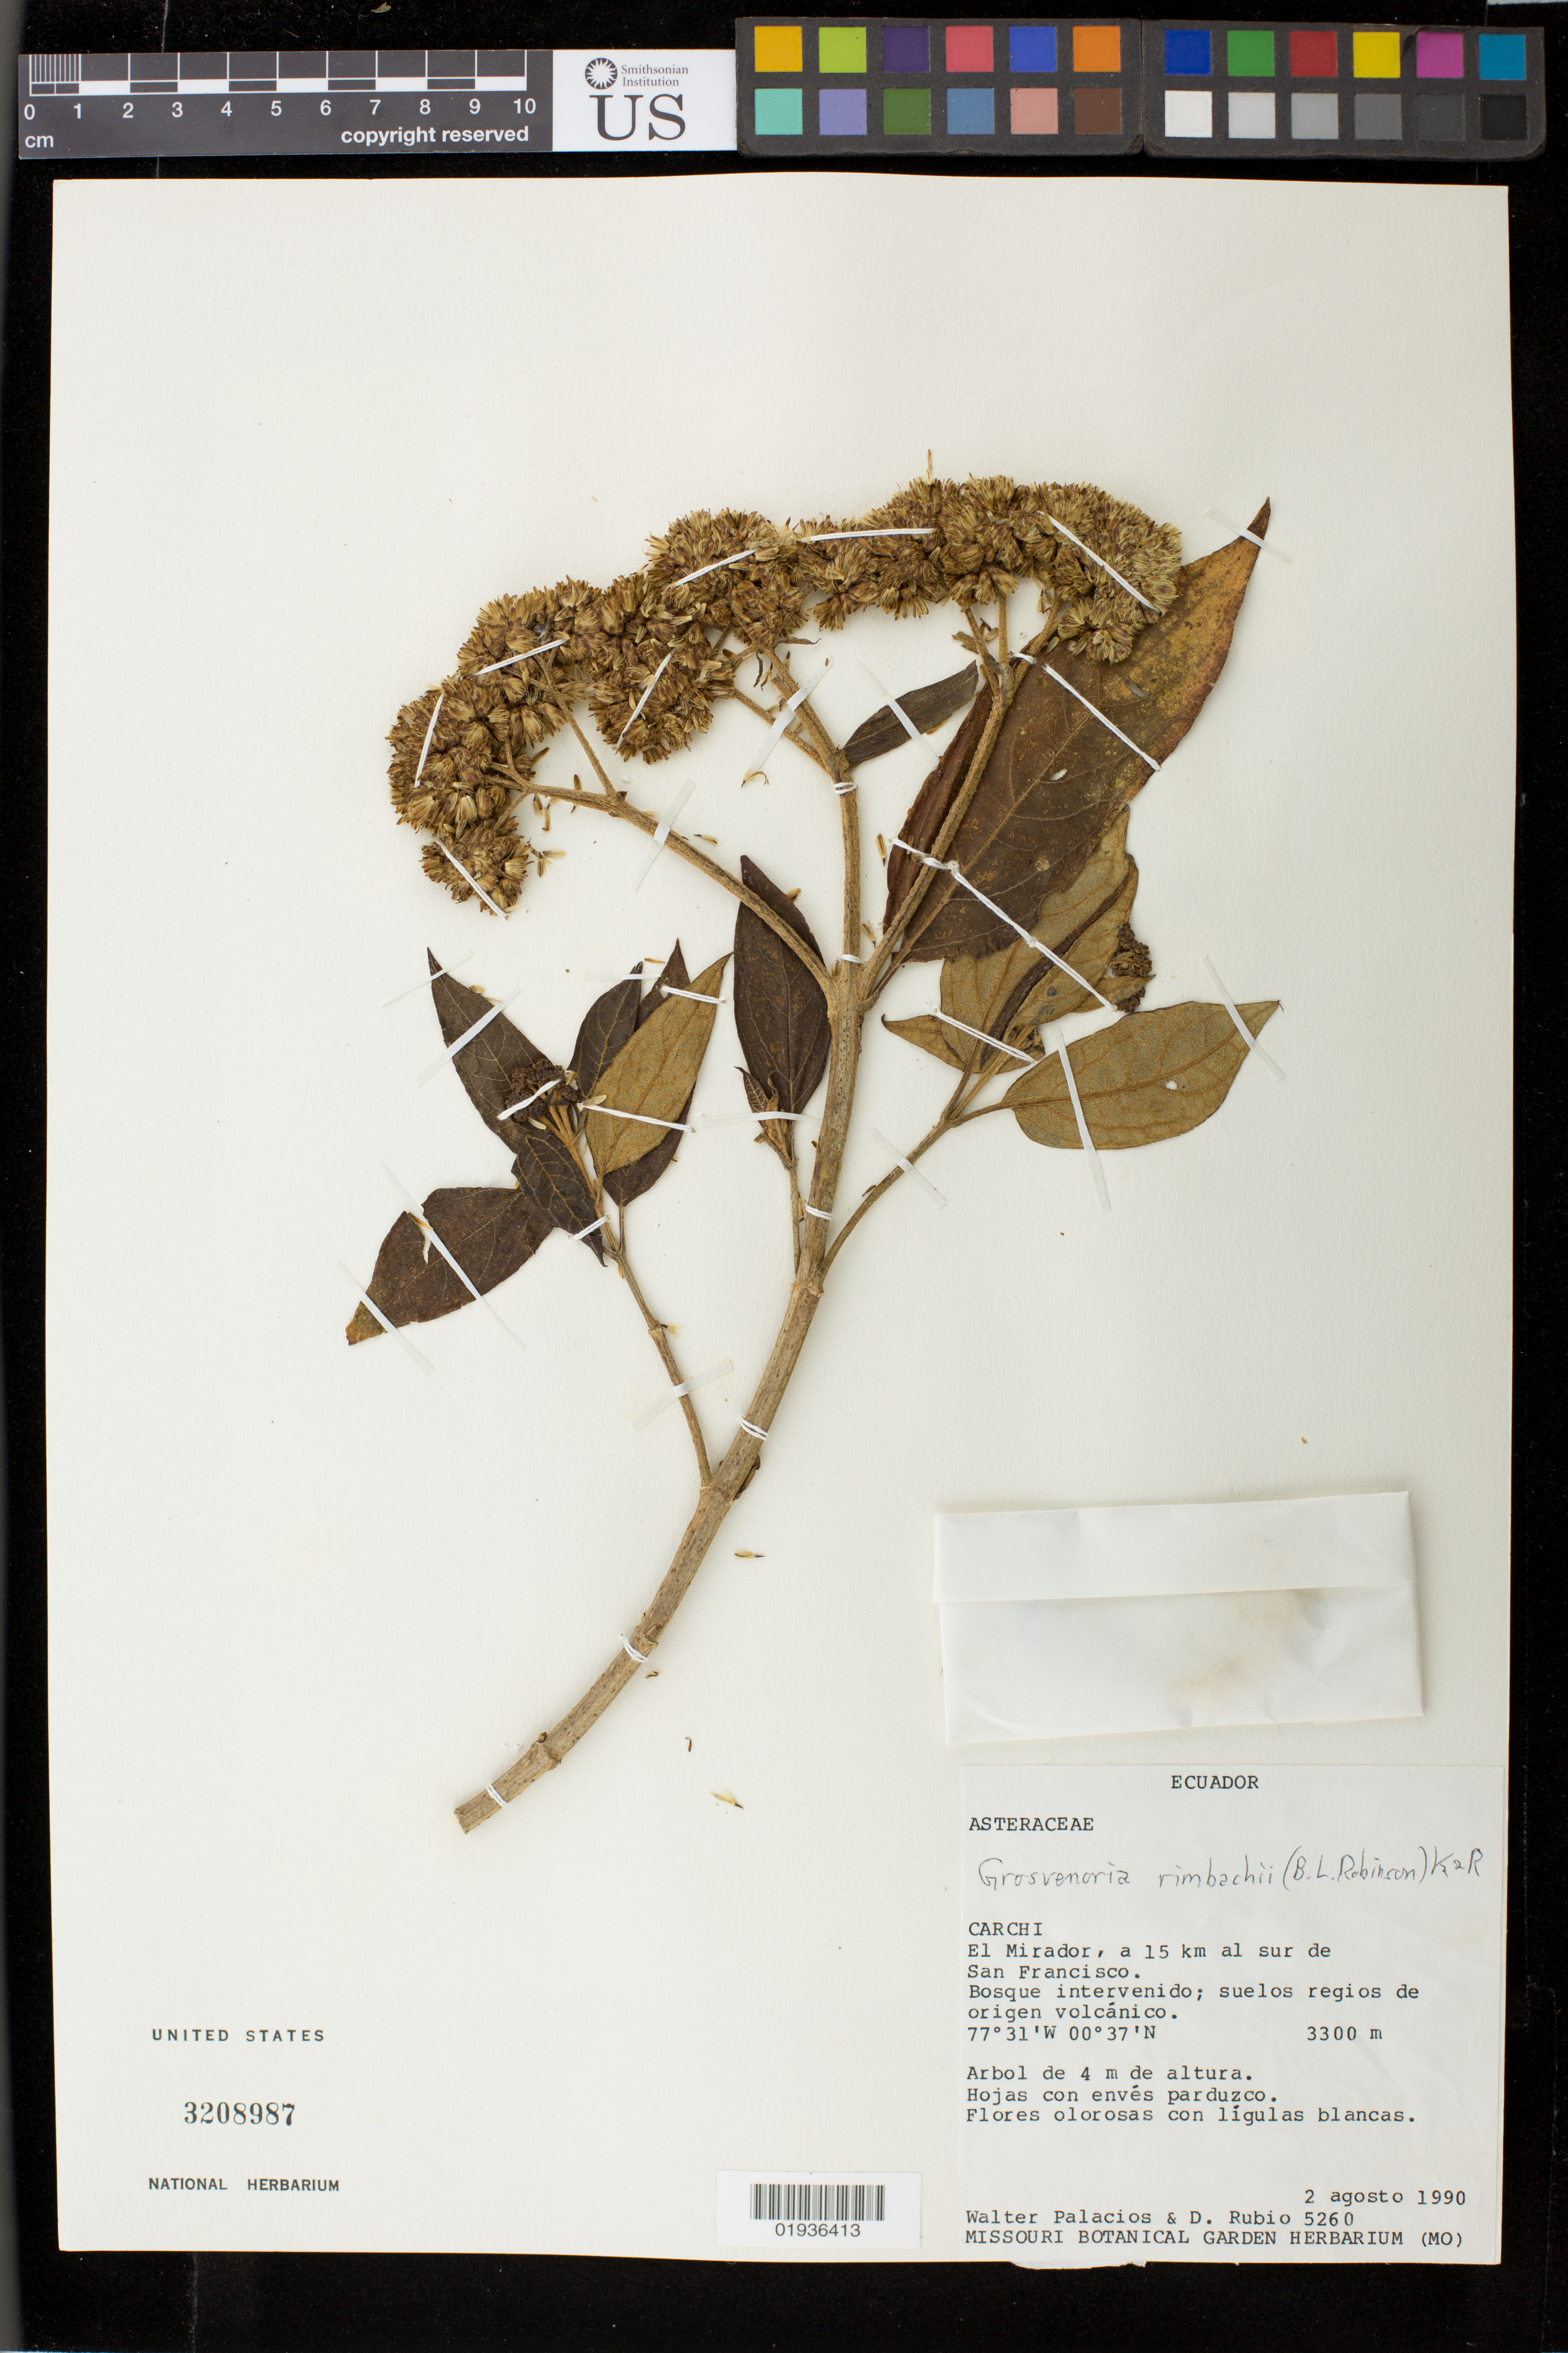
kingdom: Plantae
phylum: Tracheophyta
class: Magnoliopsida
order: Asterales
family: Asteraceae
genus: Grosvenoria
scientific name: Grosvenoria rimbachii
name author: (B.L. Rob.) R.M. King & H. Rob.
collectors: W. Palacios & D. Rubio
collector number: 5260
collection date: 1990-08-02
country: Ecuador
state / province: Carchi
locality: Carchi. El Mirador, a 15 km al sur de San Francisco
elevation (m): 3300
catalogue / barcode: US 3208987